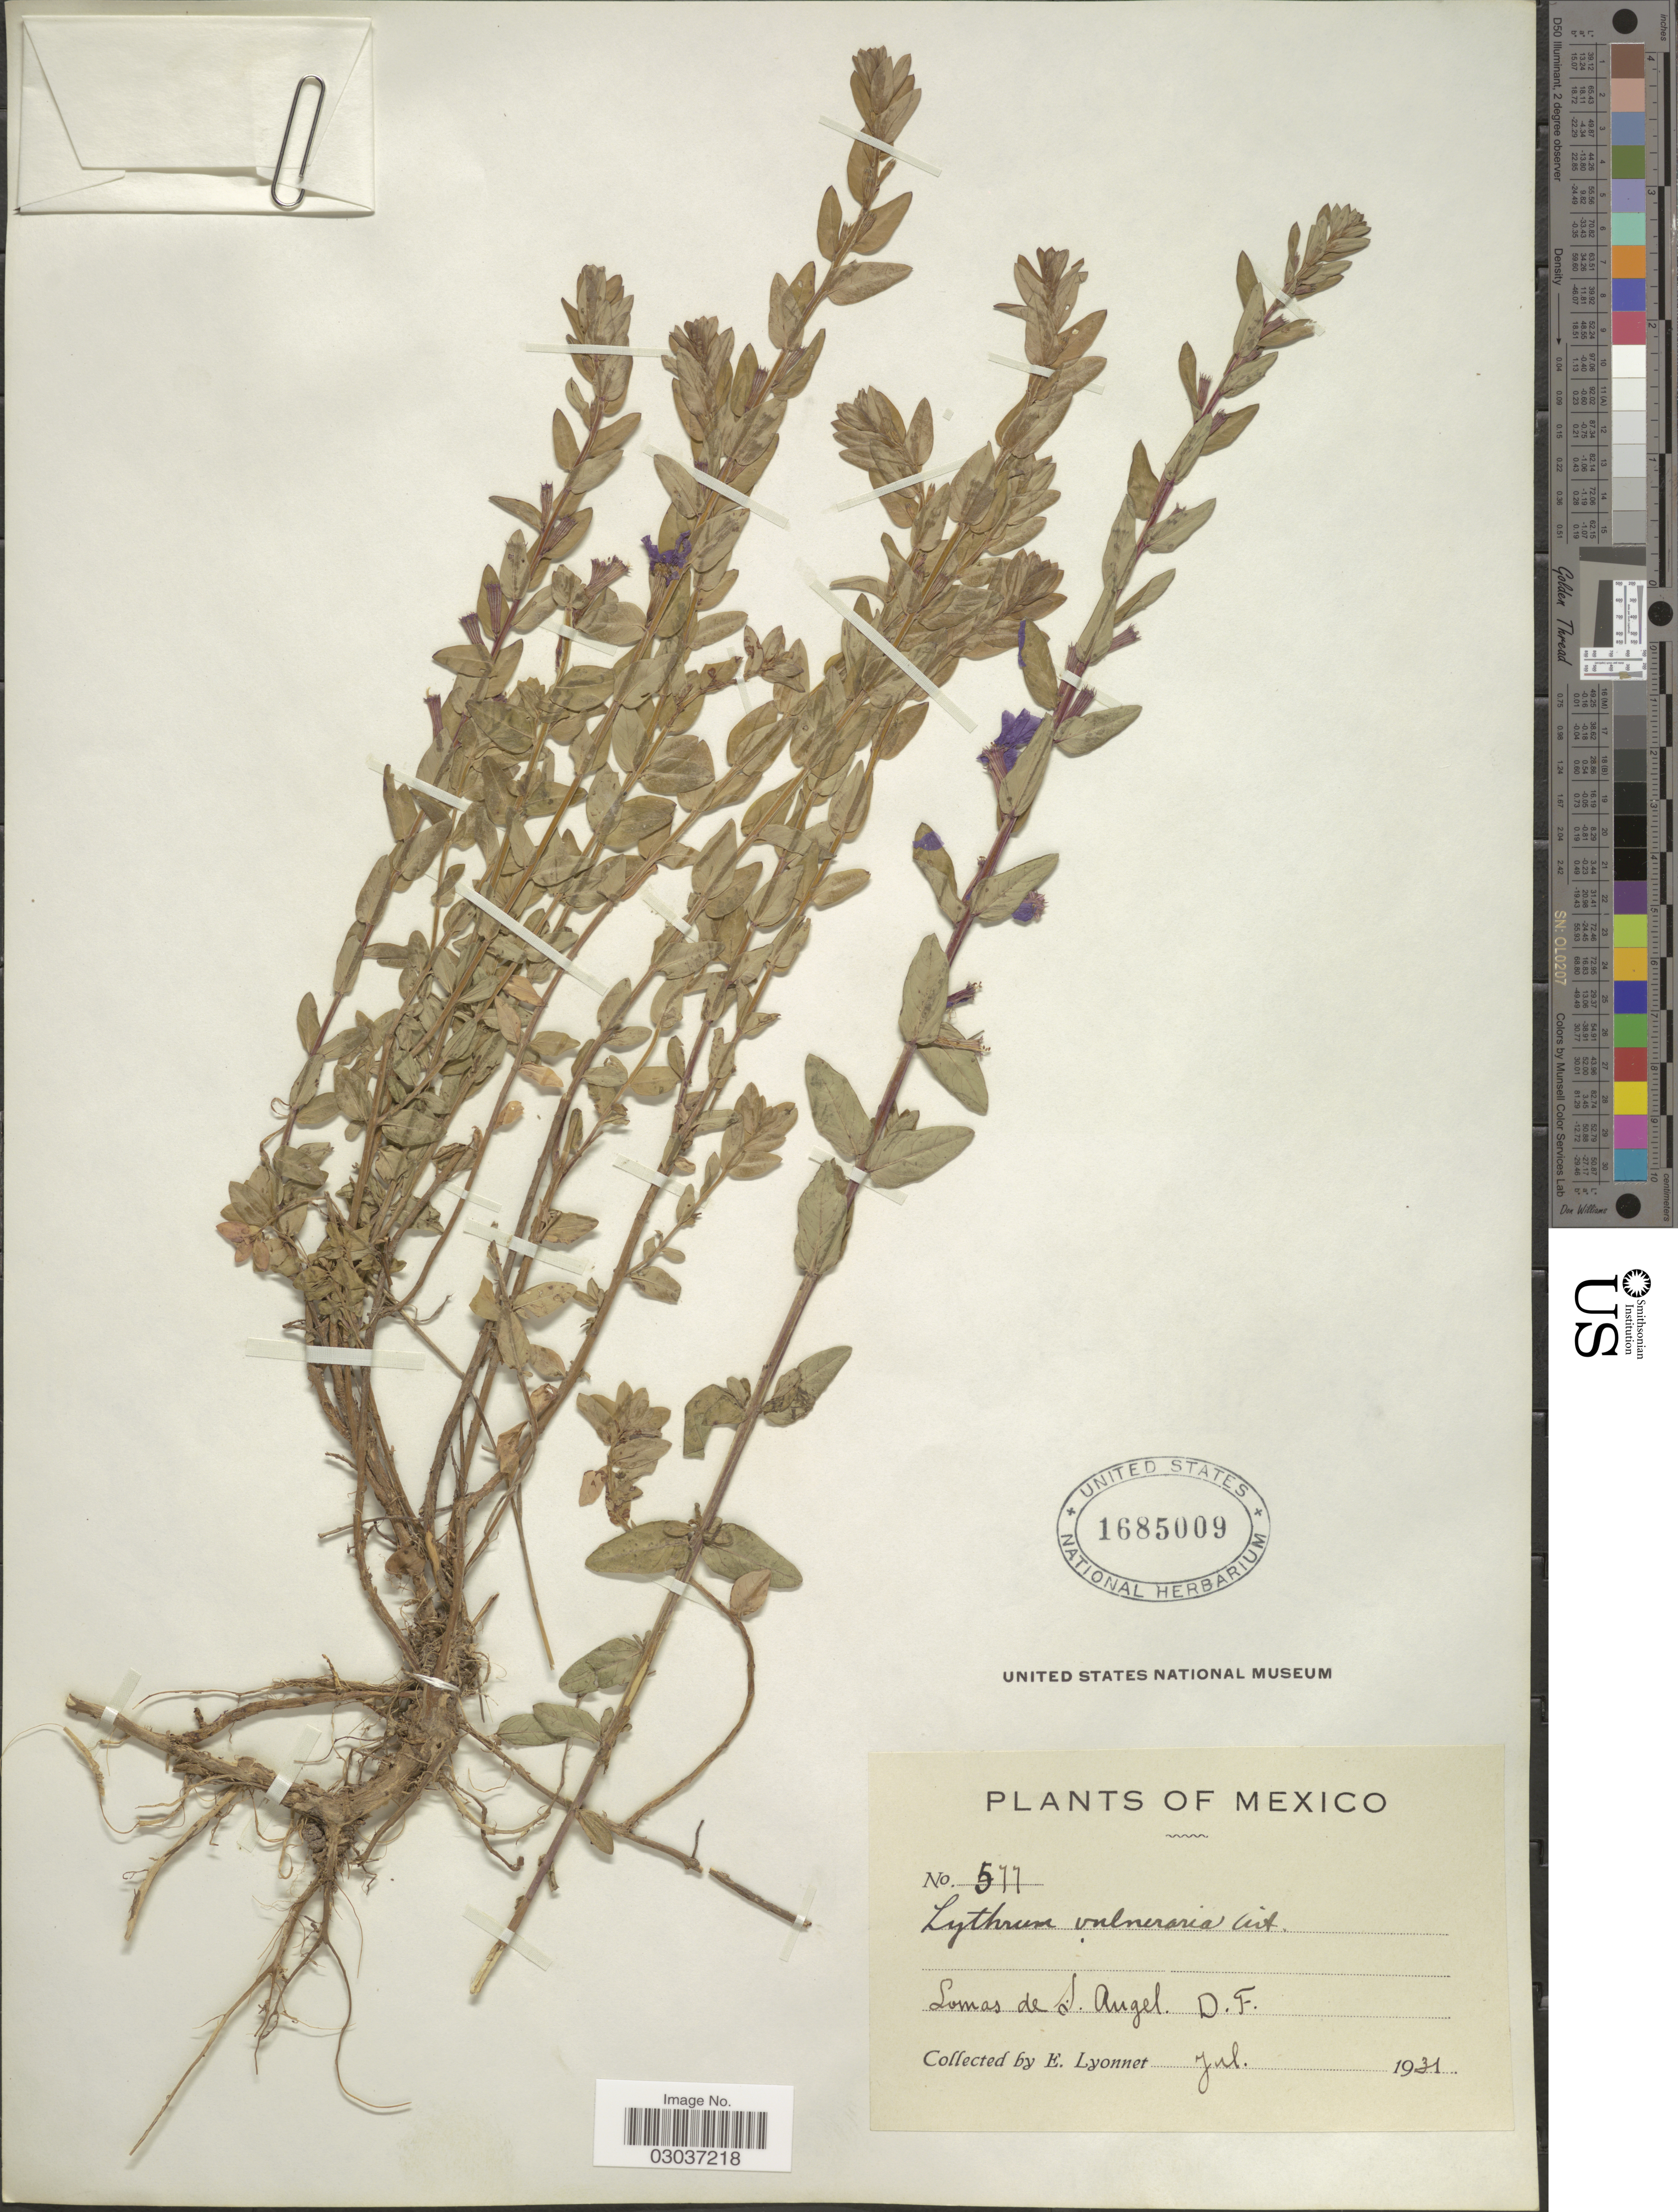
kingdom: Plantae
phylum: Tracheophyta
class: Magnoliopsida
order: Myrtales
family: Lythraceae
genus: Lythrum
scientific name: Lythrum vulneraria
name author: Aiton ex Schrank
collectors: E. Lyonnet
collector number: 577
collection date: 1931-07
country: Mexico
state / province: Distrito Federal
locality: Lomas de S. Angel. D.F.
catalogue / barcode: US 1685009